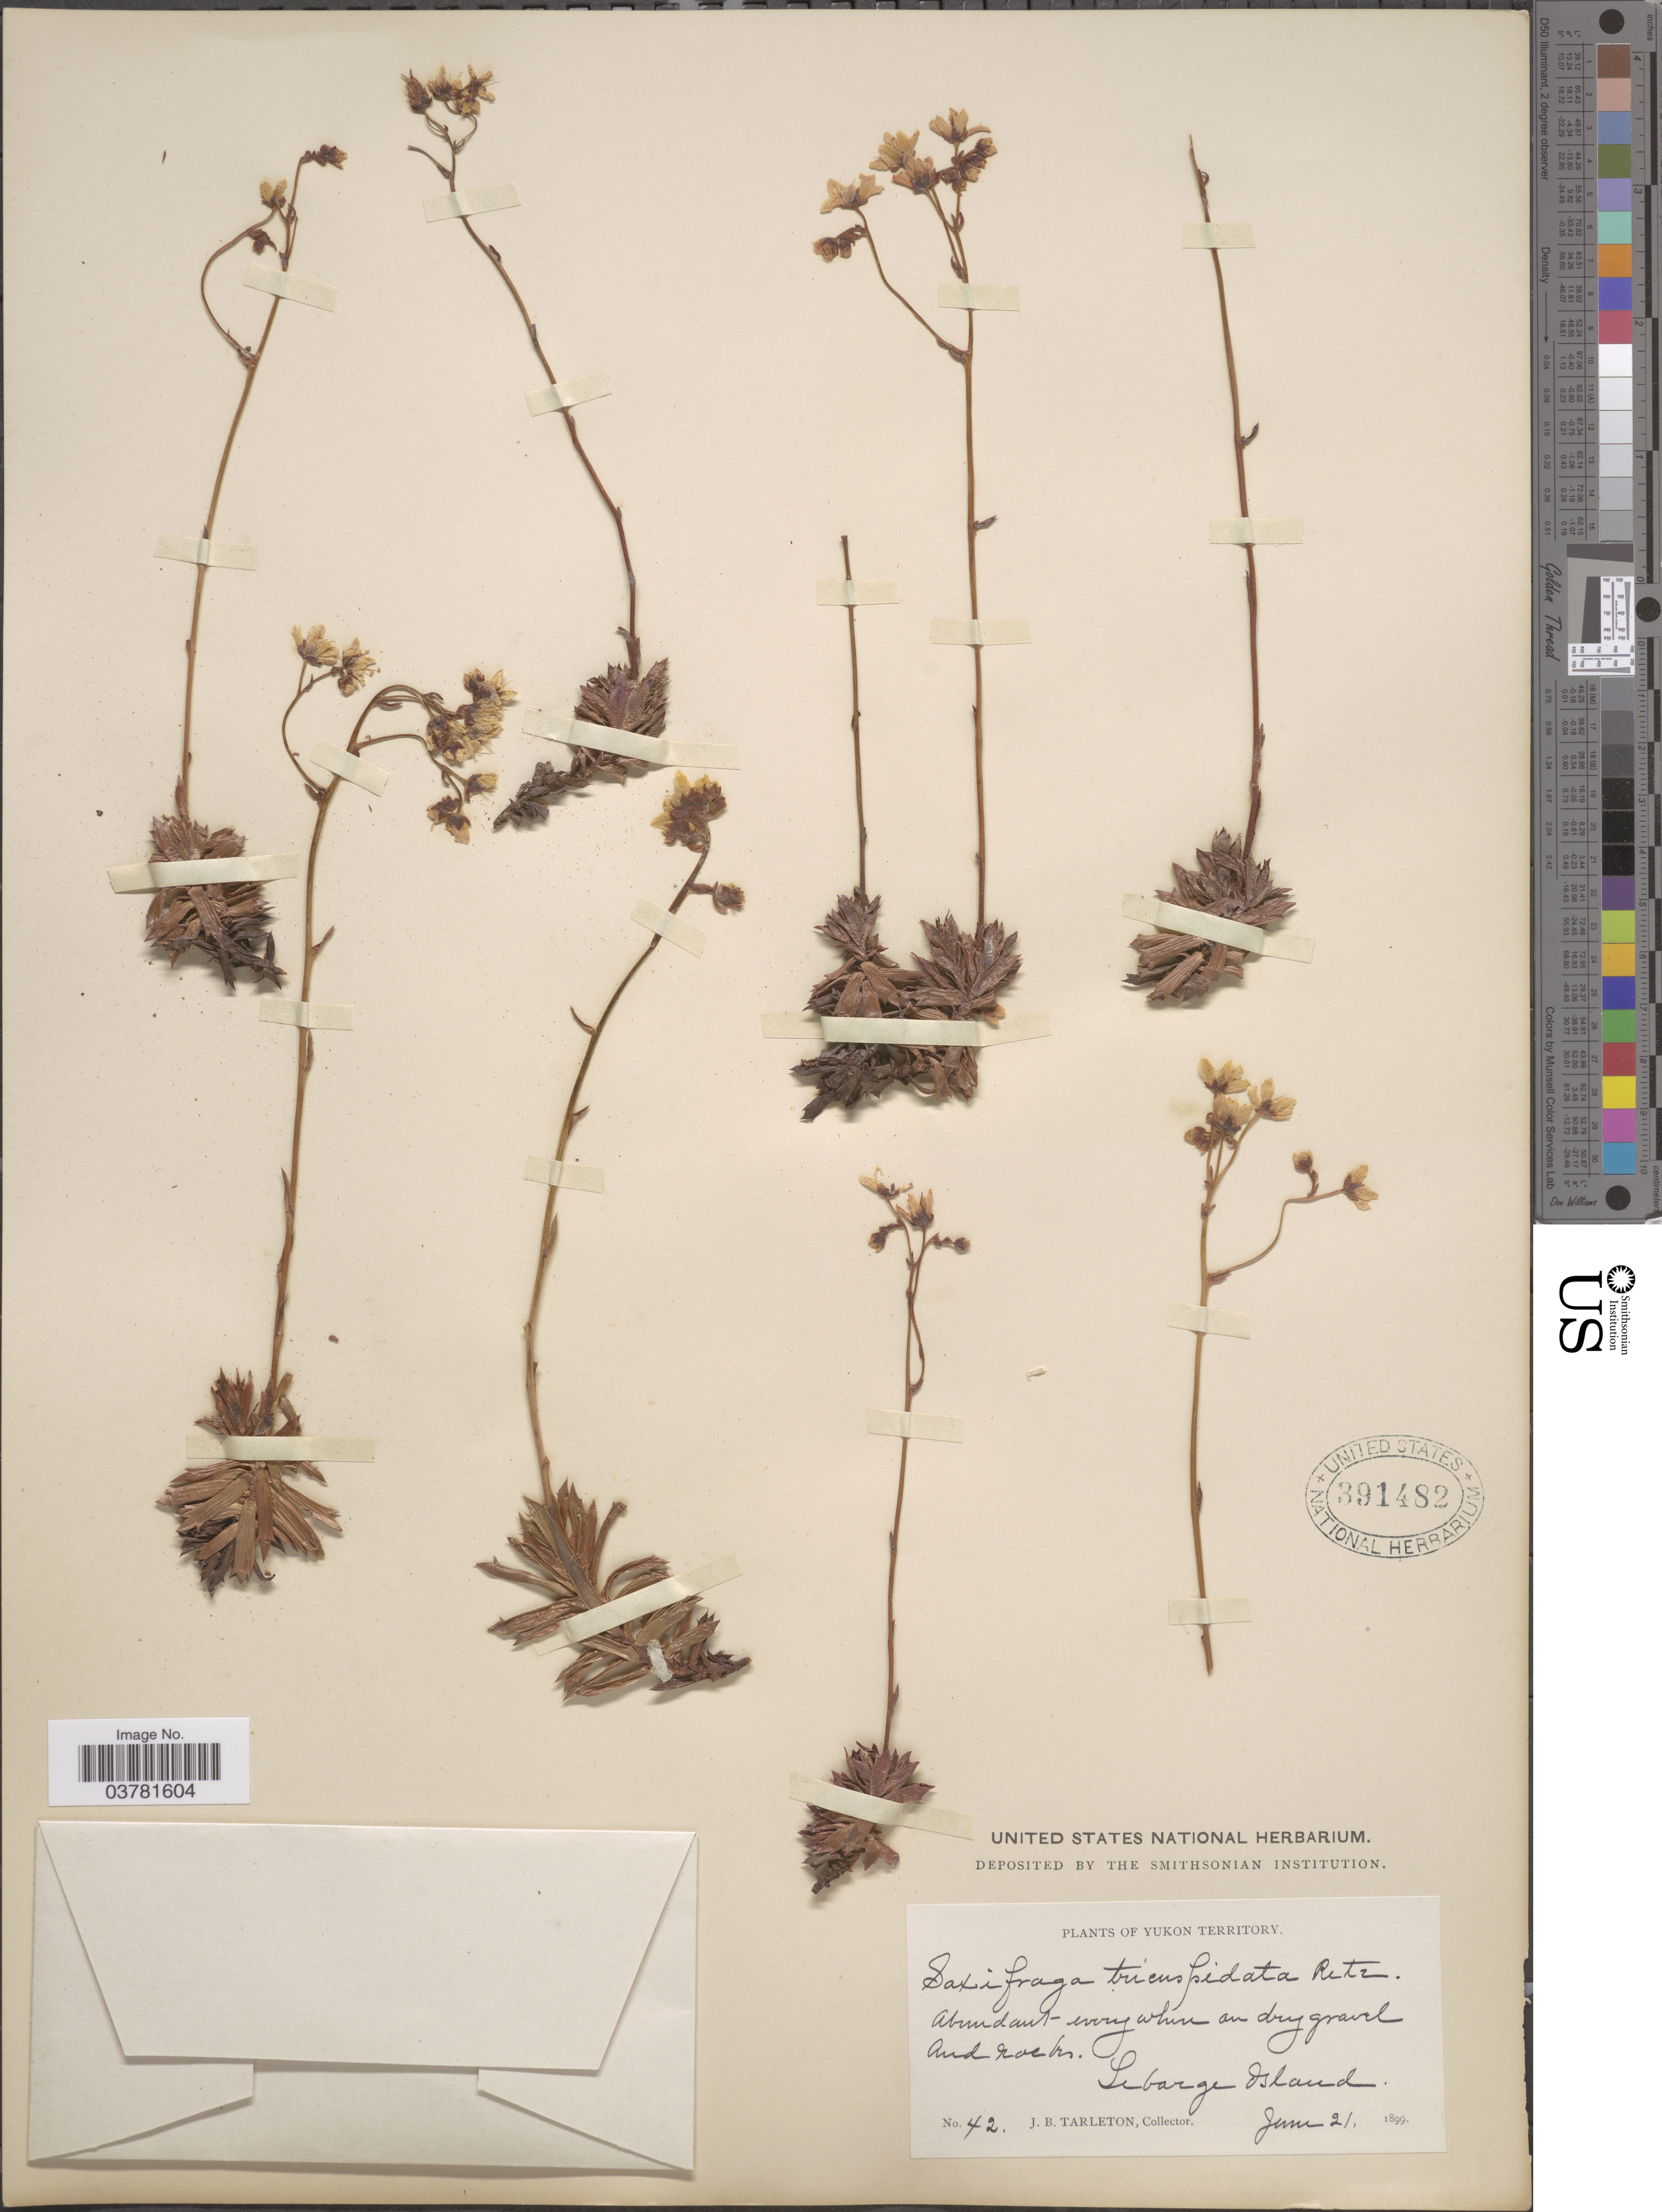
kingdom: Plantae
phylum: Tracheophyta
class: Magnoliopsida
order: Saxifragales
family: Saxifragaceae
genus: Saxifraga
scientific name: Saxifraga tricuspidata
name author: Rottb.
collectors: J. Tarleton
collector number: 42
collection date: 1899-06-21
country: Canada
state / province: Yukon Territory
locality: Lebarge Island.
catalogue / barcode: US 391482